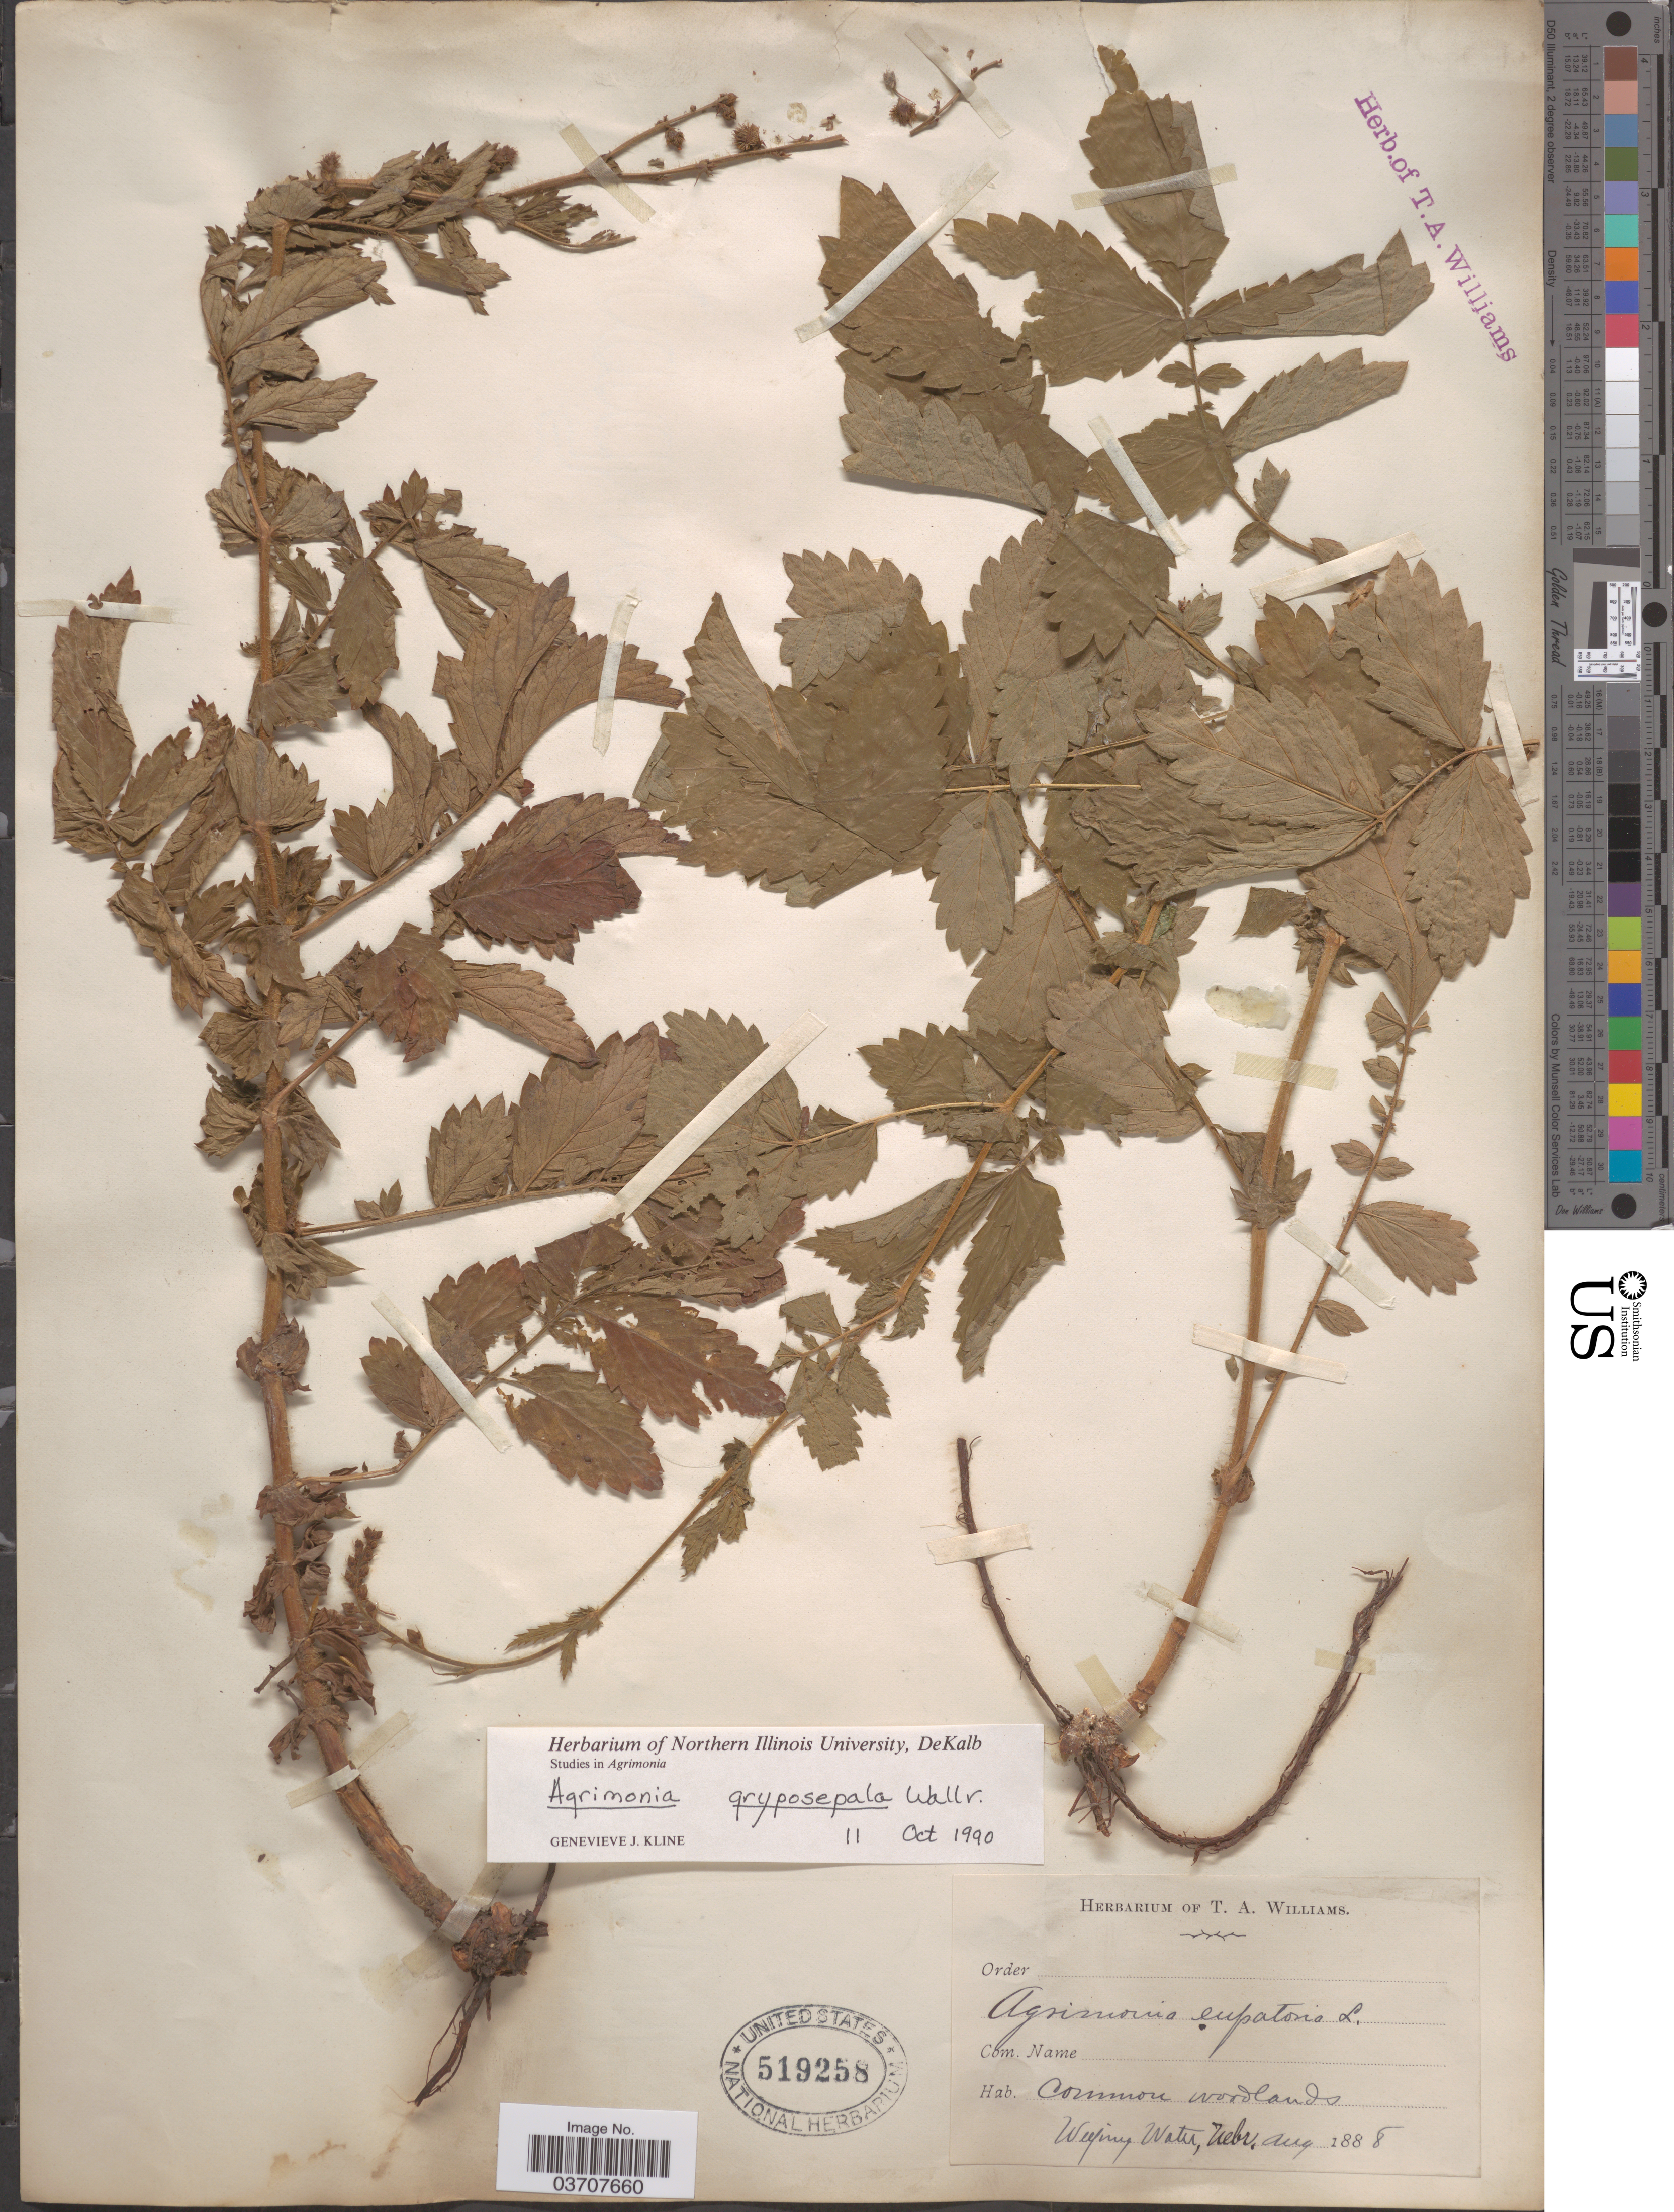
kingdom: Plantae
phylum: Tracheophyta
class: Magnoliopsida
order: Rosales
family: Rosaceae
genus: Agrimonia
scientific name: Agrimonia gryposepala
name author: Wallr.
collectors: ex herb. Thos. A. Williams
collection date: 1888-08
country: United States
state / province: Nebraska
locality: Weeping Water.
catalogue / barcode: US 519258